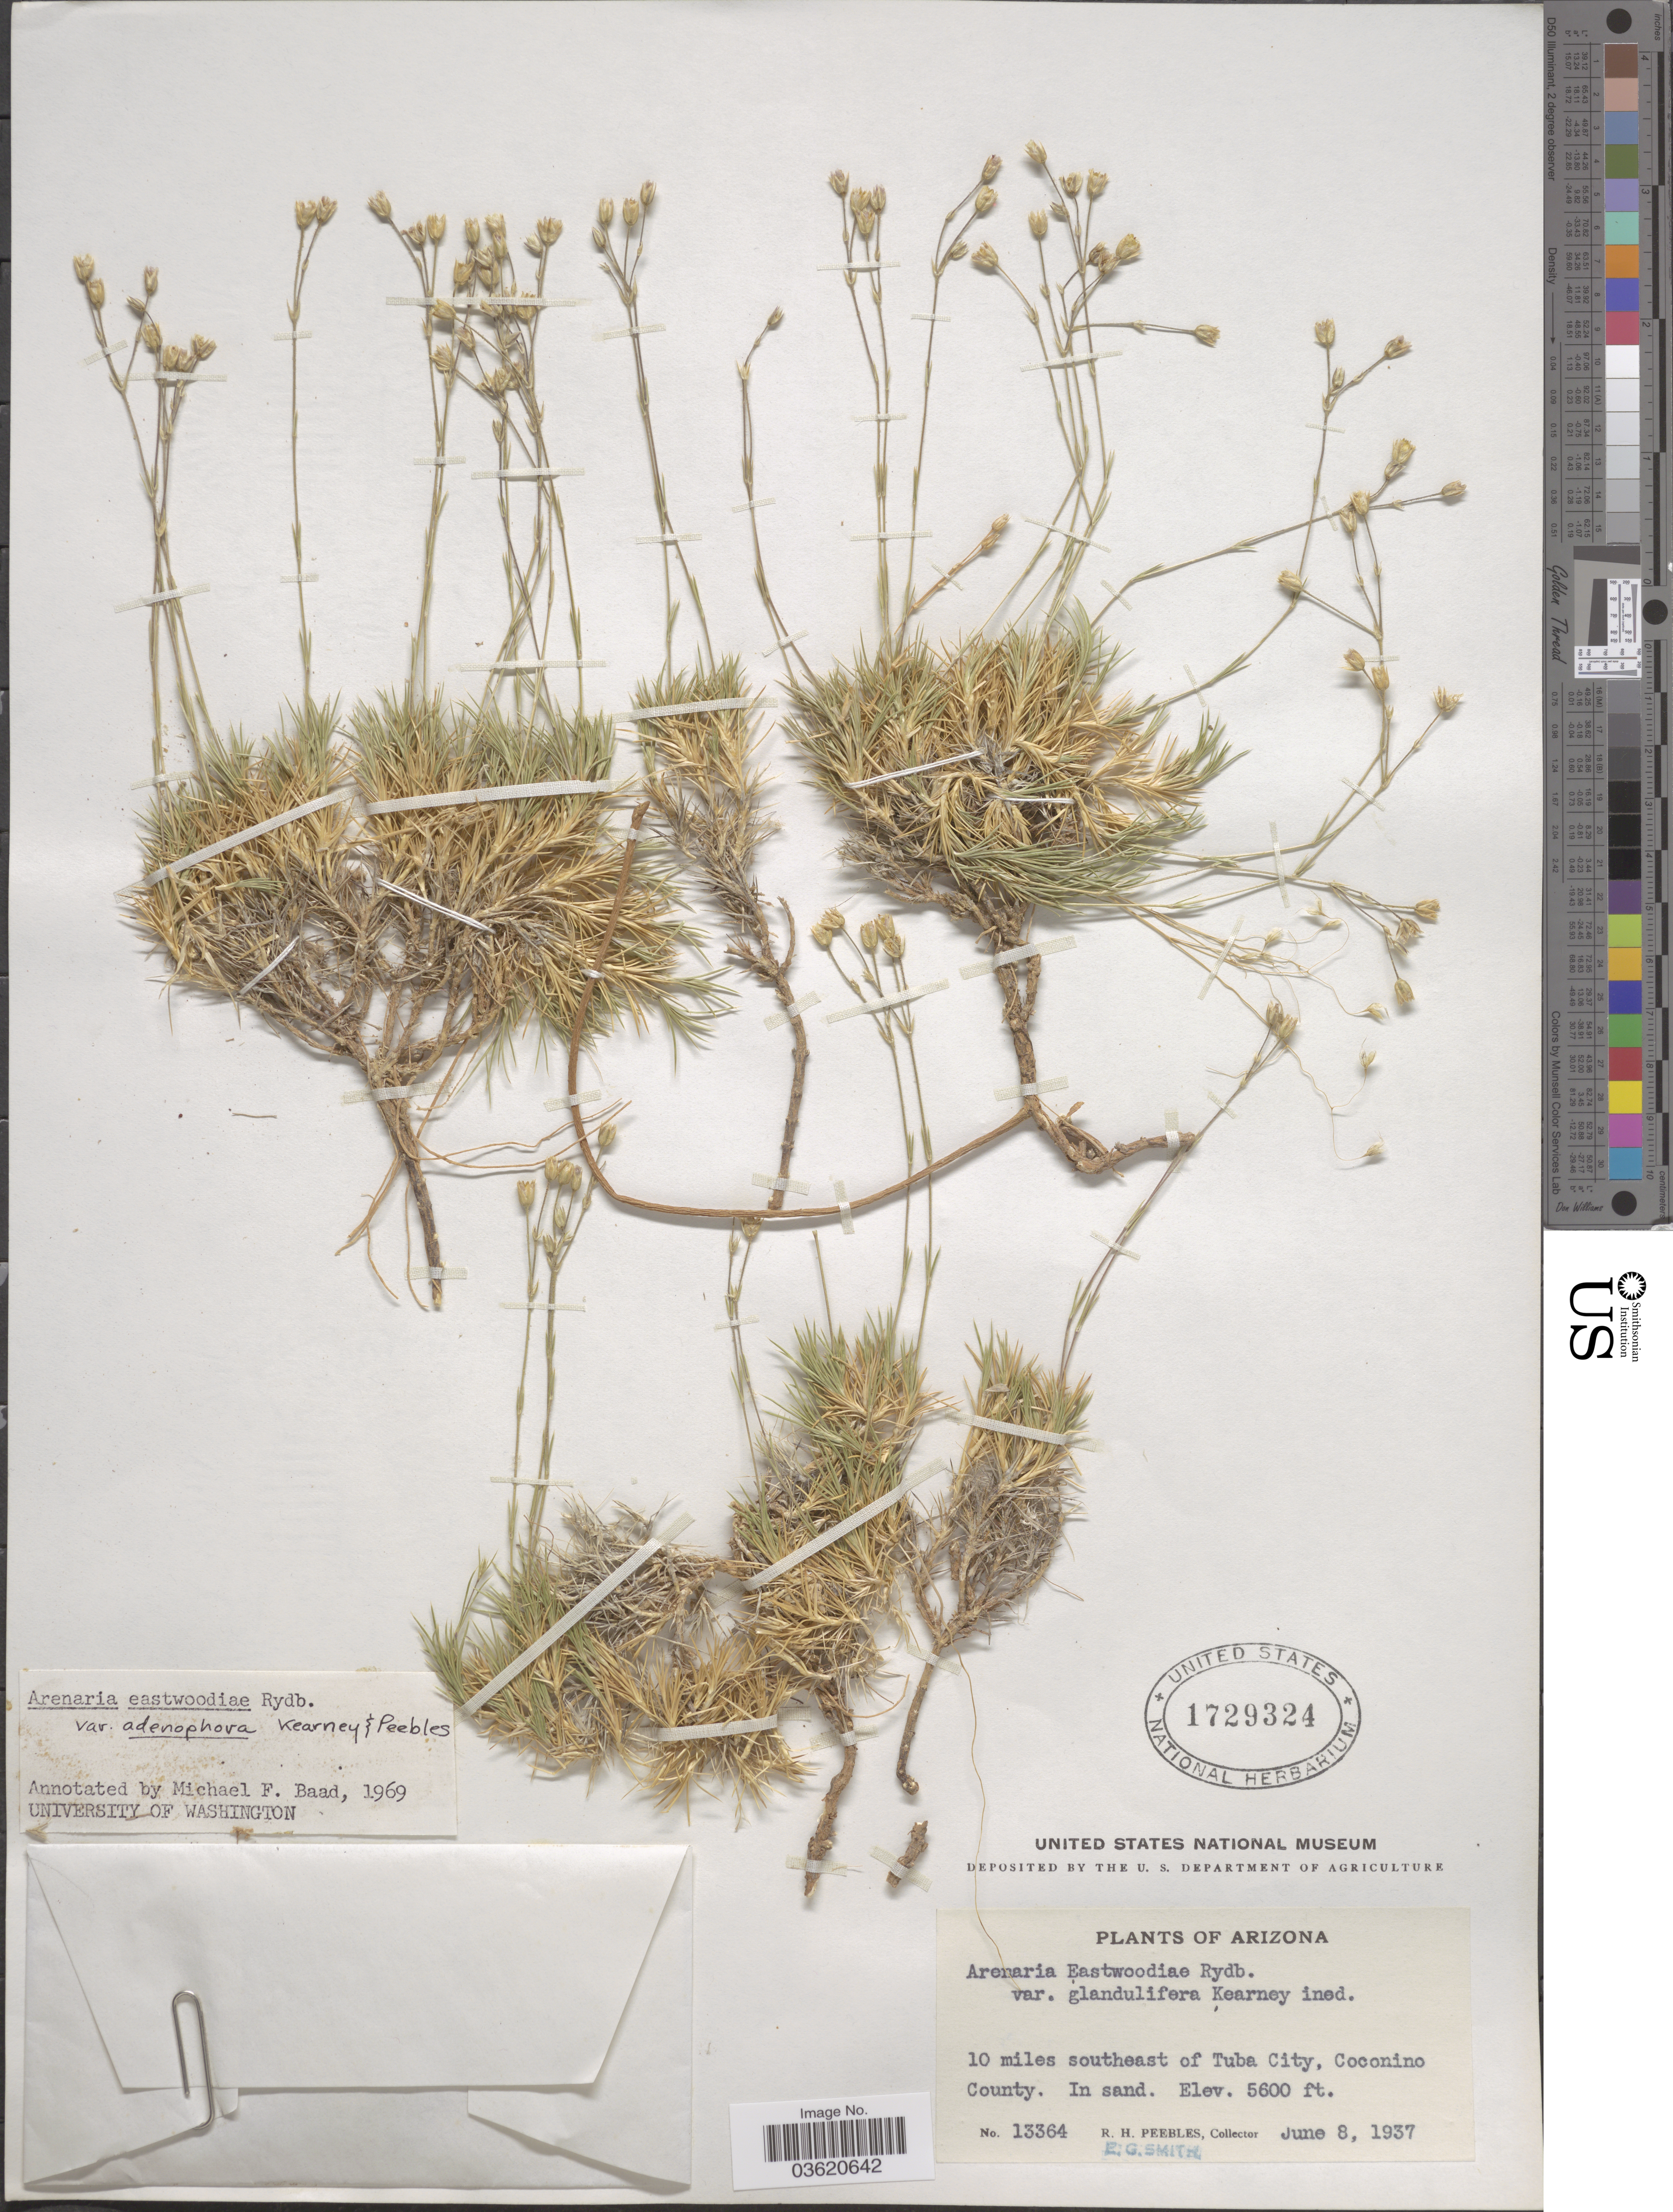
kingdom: Plantae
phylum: Tracheophyta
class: Magnoliopsida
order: Caryophyllales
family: Caryophyllaceae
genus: Eremogone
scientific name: Eremogone eastwoodiae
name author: (Rydb.) Ikonn.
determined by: Strong, Mark T., (BOT), Smithsonian Institution - National Museum of Natural History (UNITED STATES)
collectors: R. H. Peebles & E. G. Smith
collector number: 13364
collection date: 1937-06-08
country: United States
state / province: Arizona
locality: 10 miles southeast of Tuba City, Coconino County.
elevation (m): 1707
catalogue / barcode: US 1729324